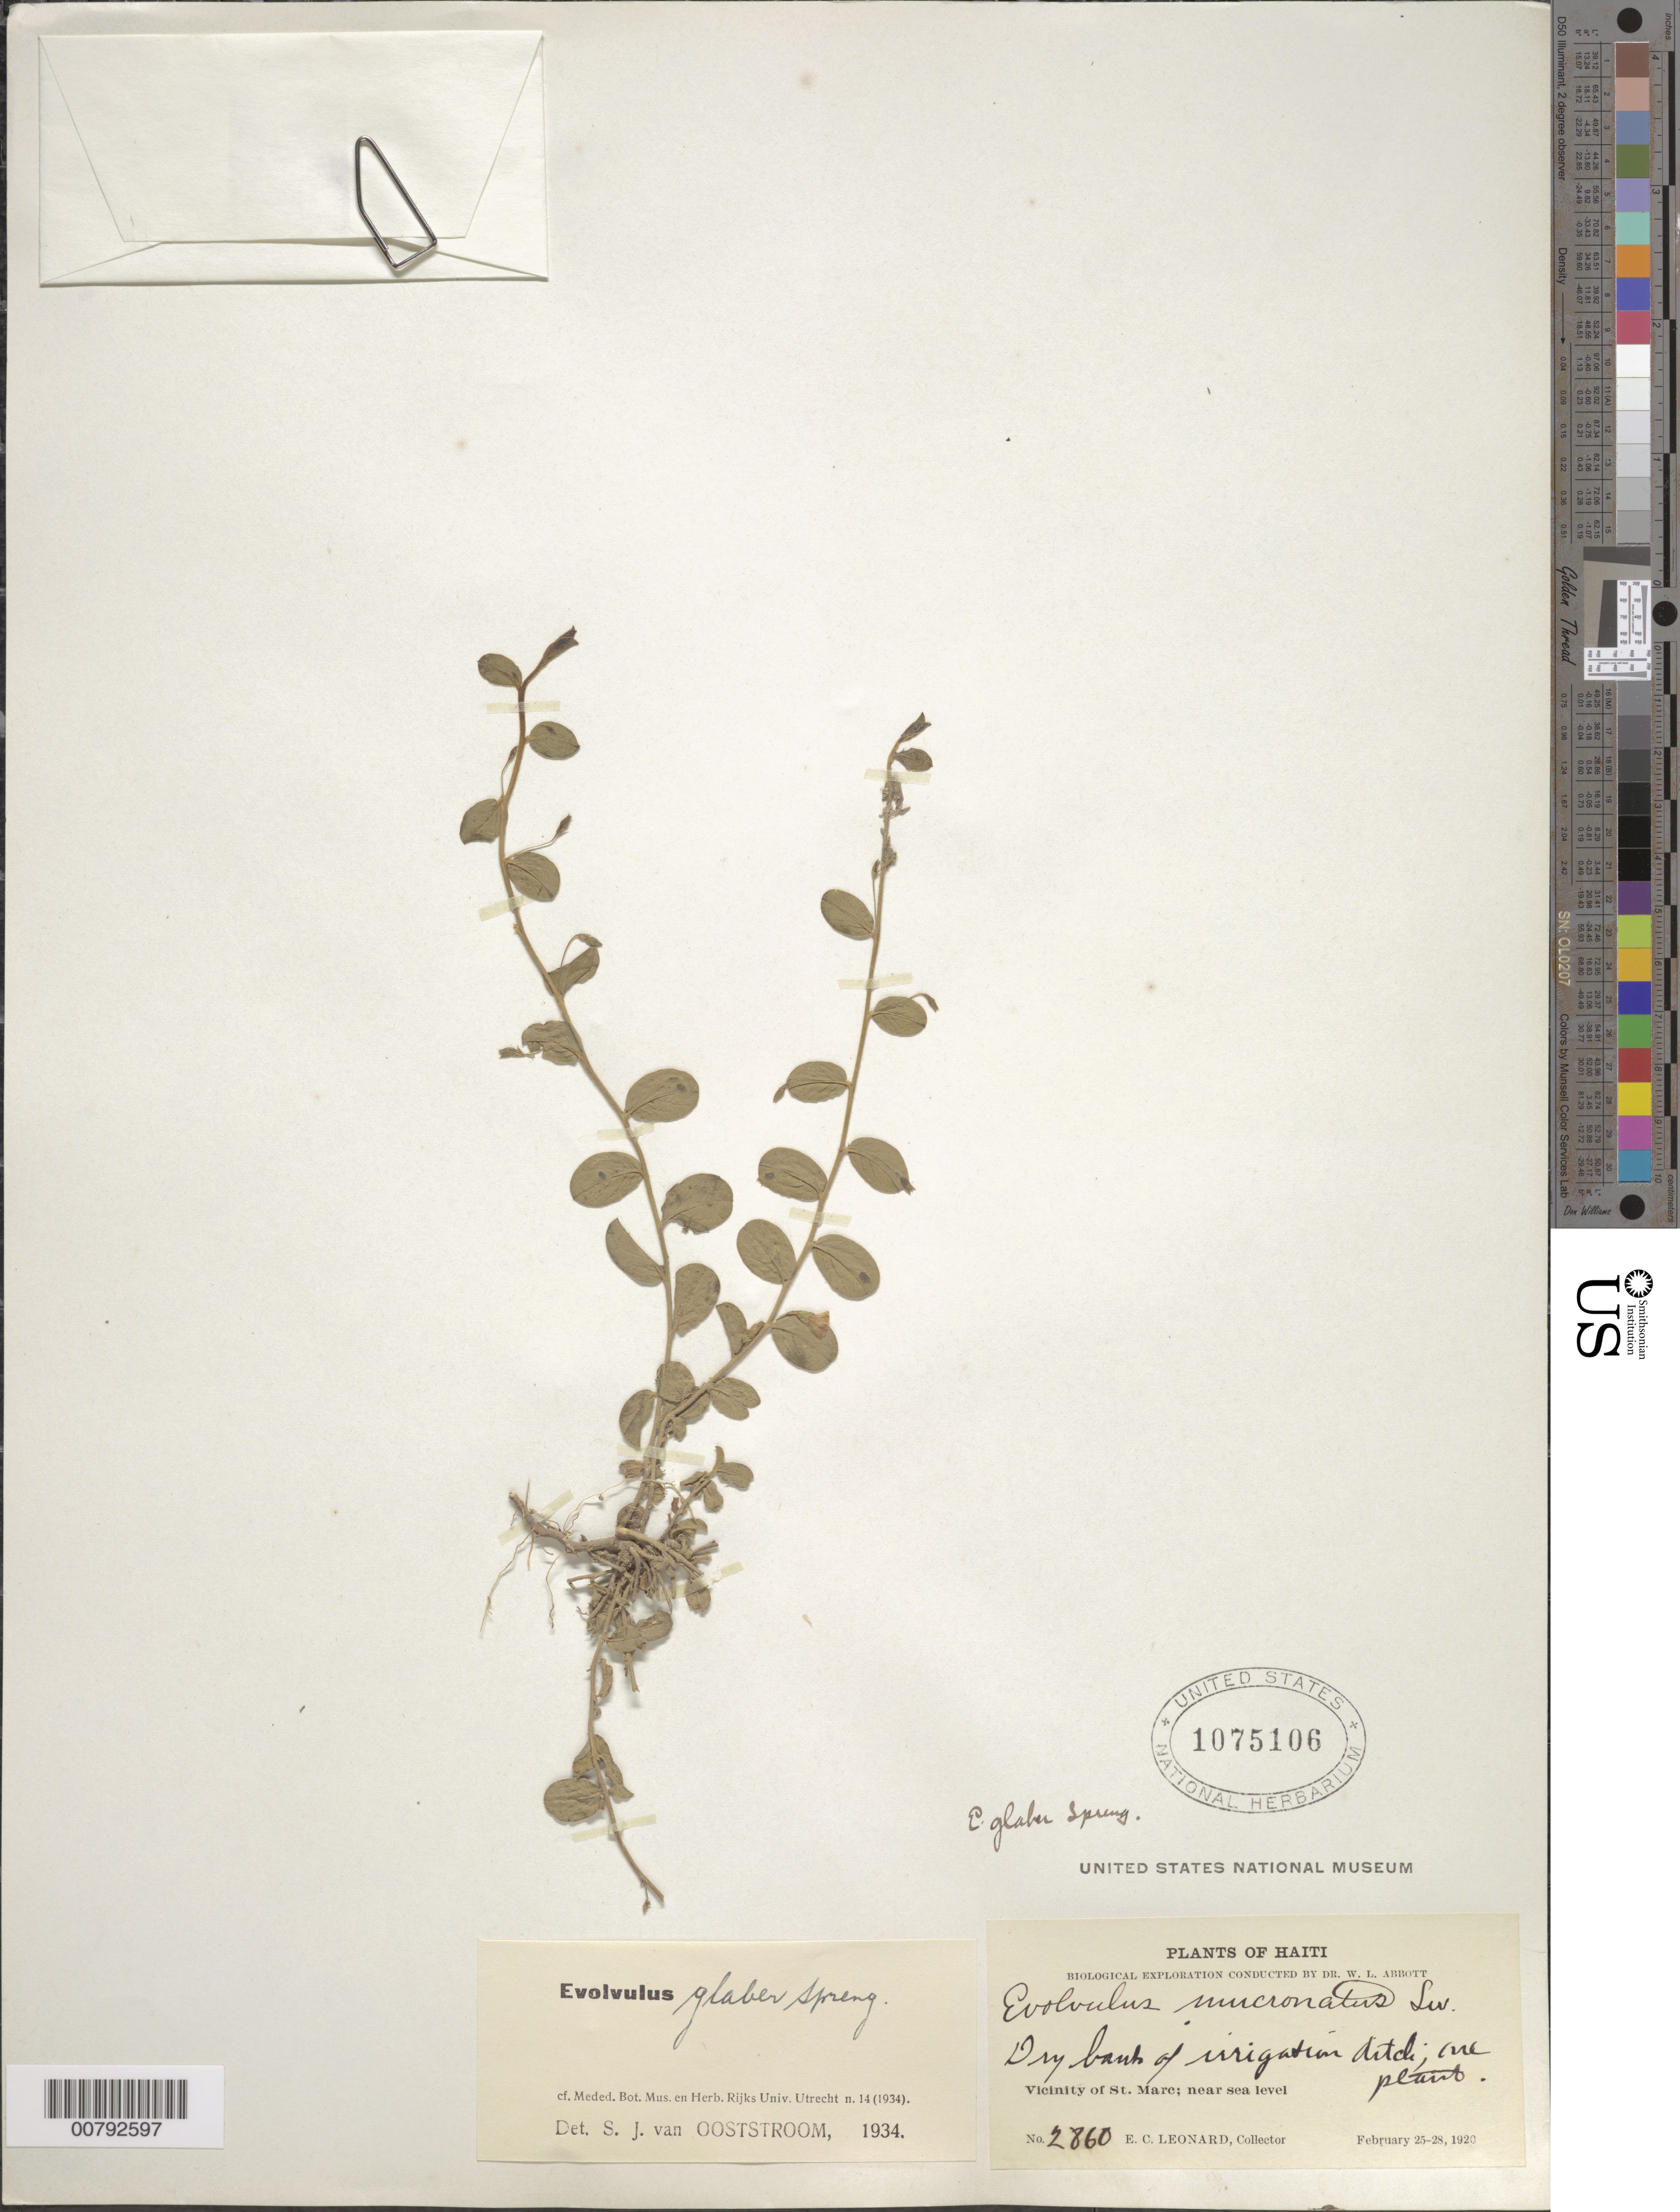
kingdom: Plantae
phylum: Tracheophyta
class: Magnoliopsida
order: Solanales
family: Convolvulaceae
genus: Evolvulus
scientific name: Evolvulus glaber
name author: Spreng.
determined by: Ooststroom, S. J. van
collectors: E. C. Leonard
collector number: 2860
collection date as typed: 25 Feb 1920 to 28 Feb 1920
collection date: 1920-02-25/1920-02-28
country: Haiti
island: Hispaniola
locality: Vicinity of St. Marc.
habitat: Dry bank of irrigation ditch.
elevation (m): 0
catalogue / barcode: US 1075106